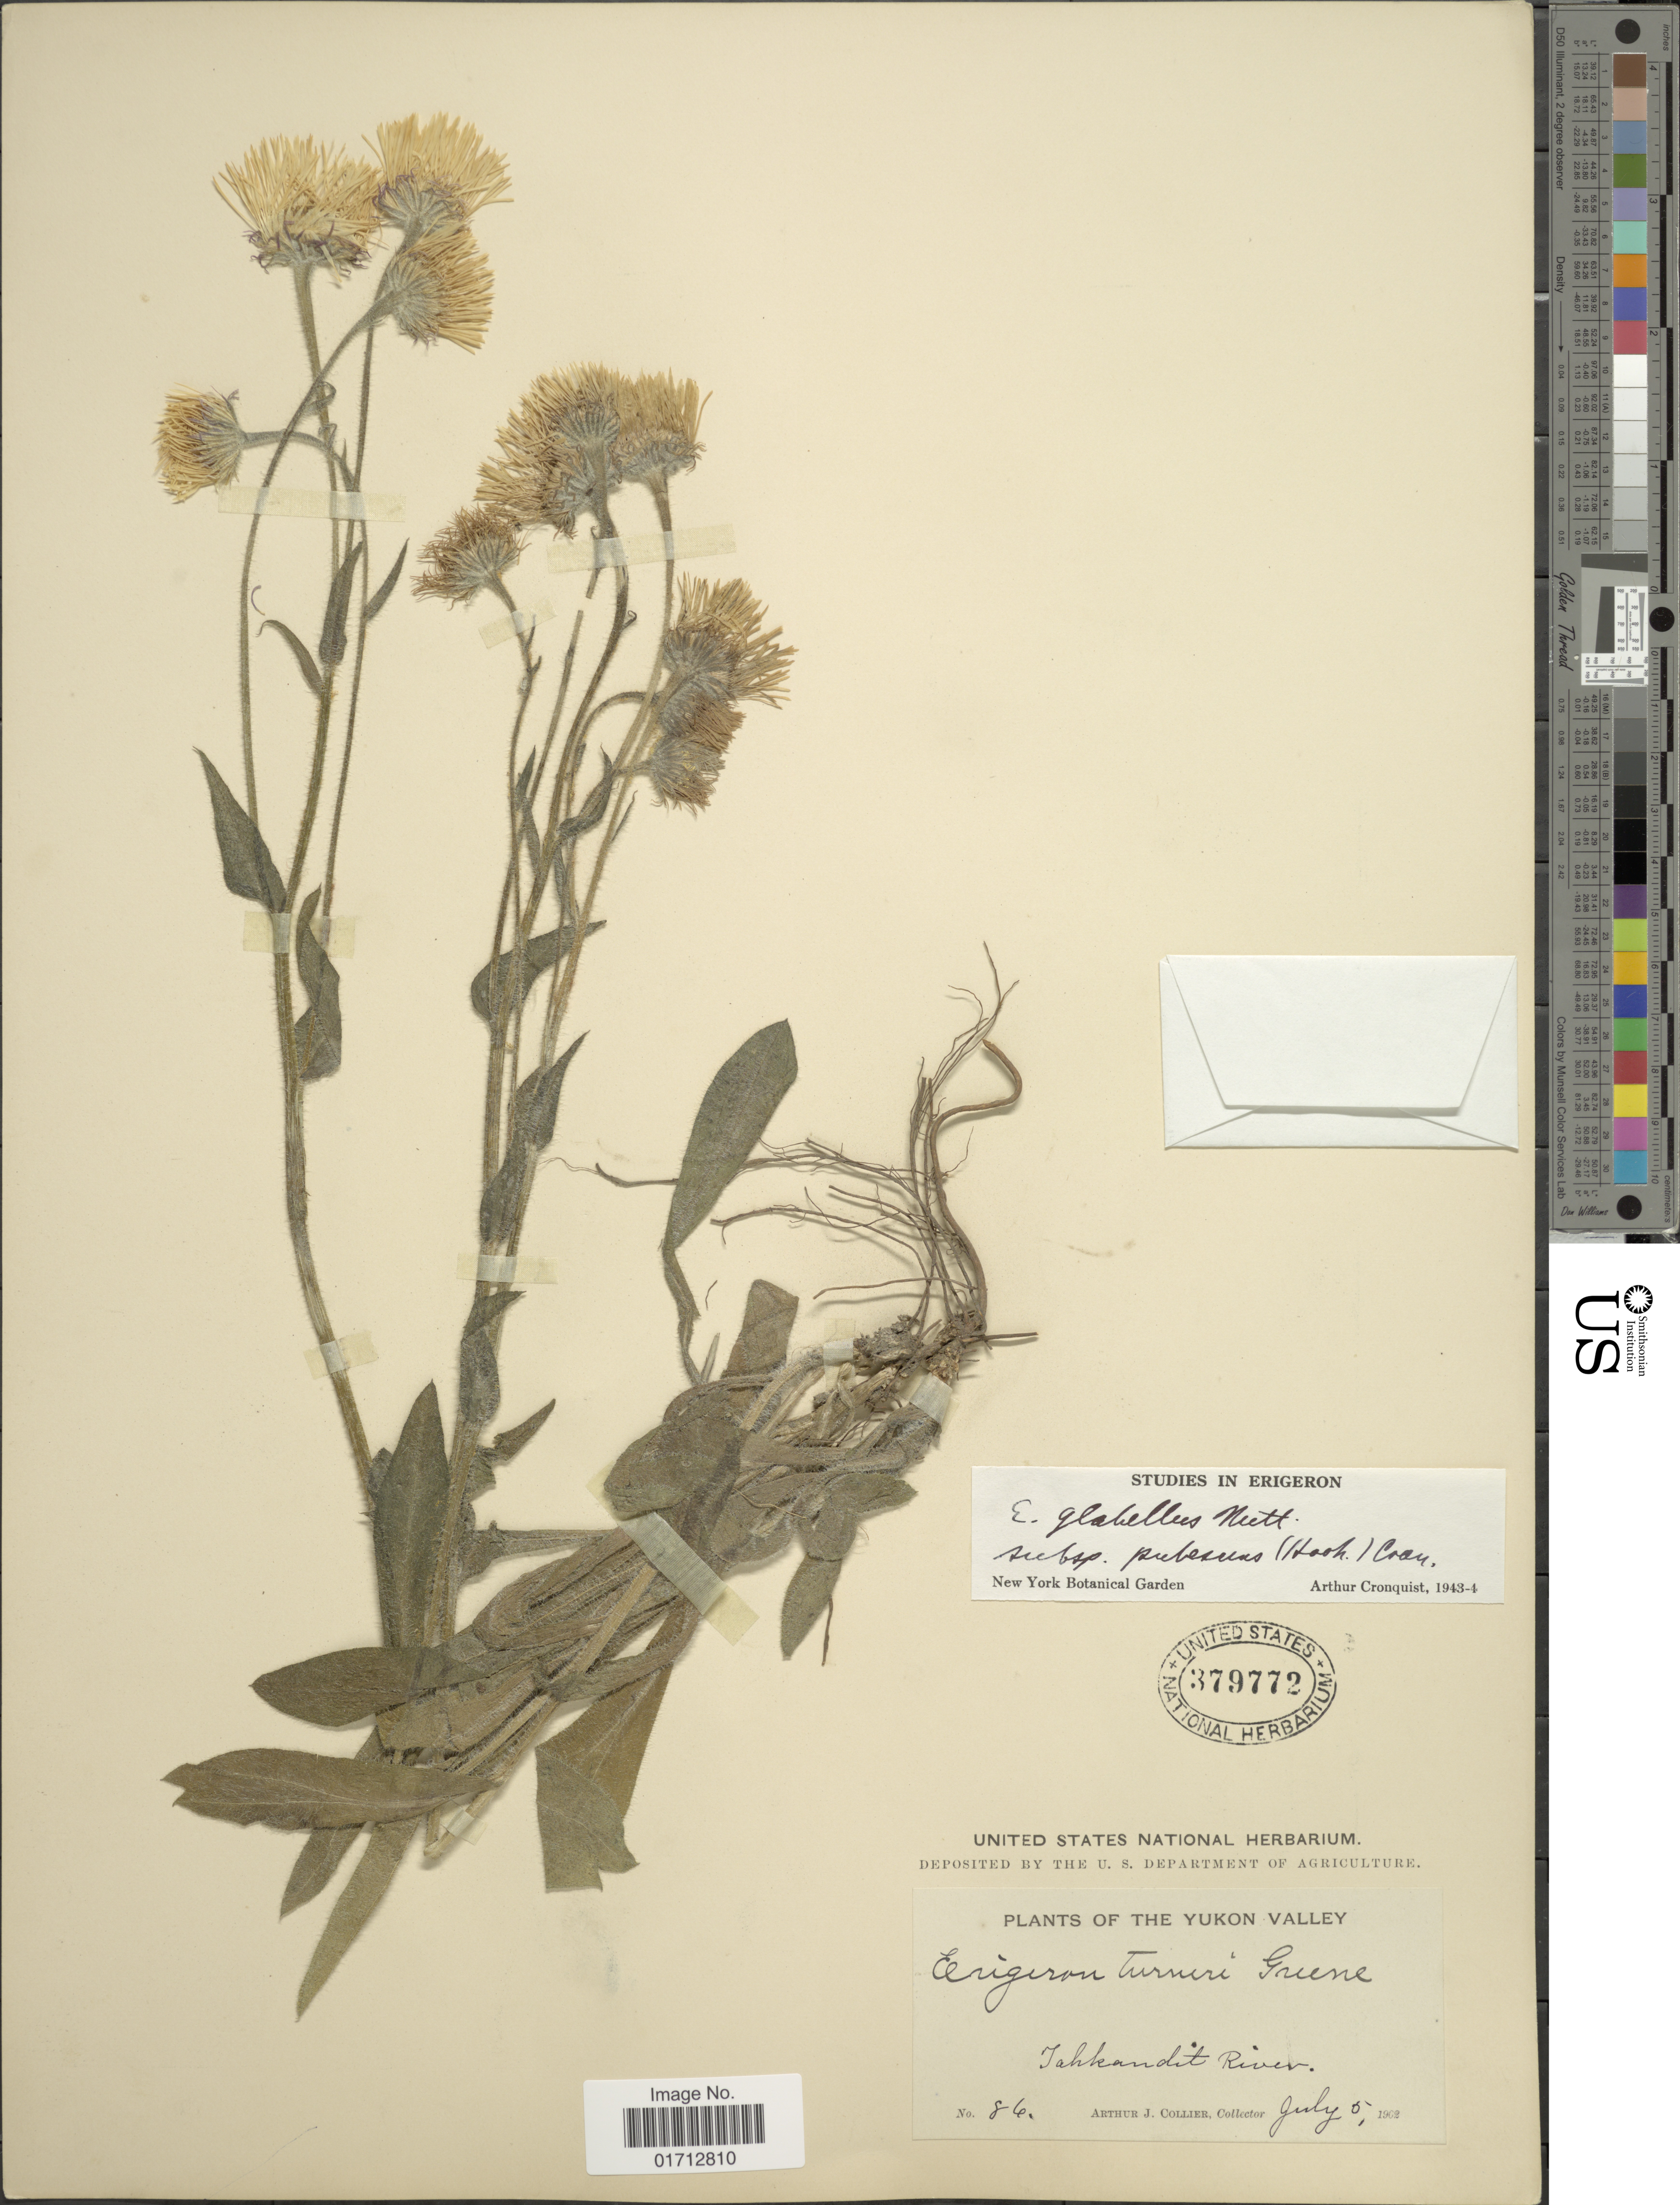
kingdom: Plantae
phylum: Tracheophyta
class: Magnoliopsida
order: Asterales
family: Asteraceae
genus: Erigeron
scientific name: Erigeron glabellus subsp. pubescens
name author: (Hook.) Cronq.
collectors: A. Collier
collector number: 86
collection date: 1962-07-05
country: Canada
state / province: Yukon Territory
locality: The Yukon Valley, Tahkandit River.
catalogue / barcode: US 379772